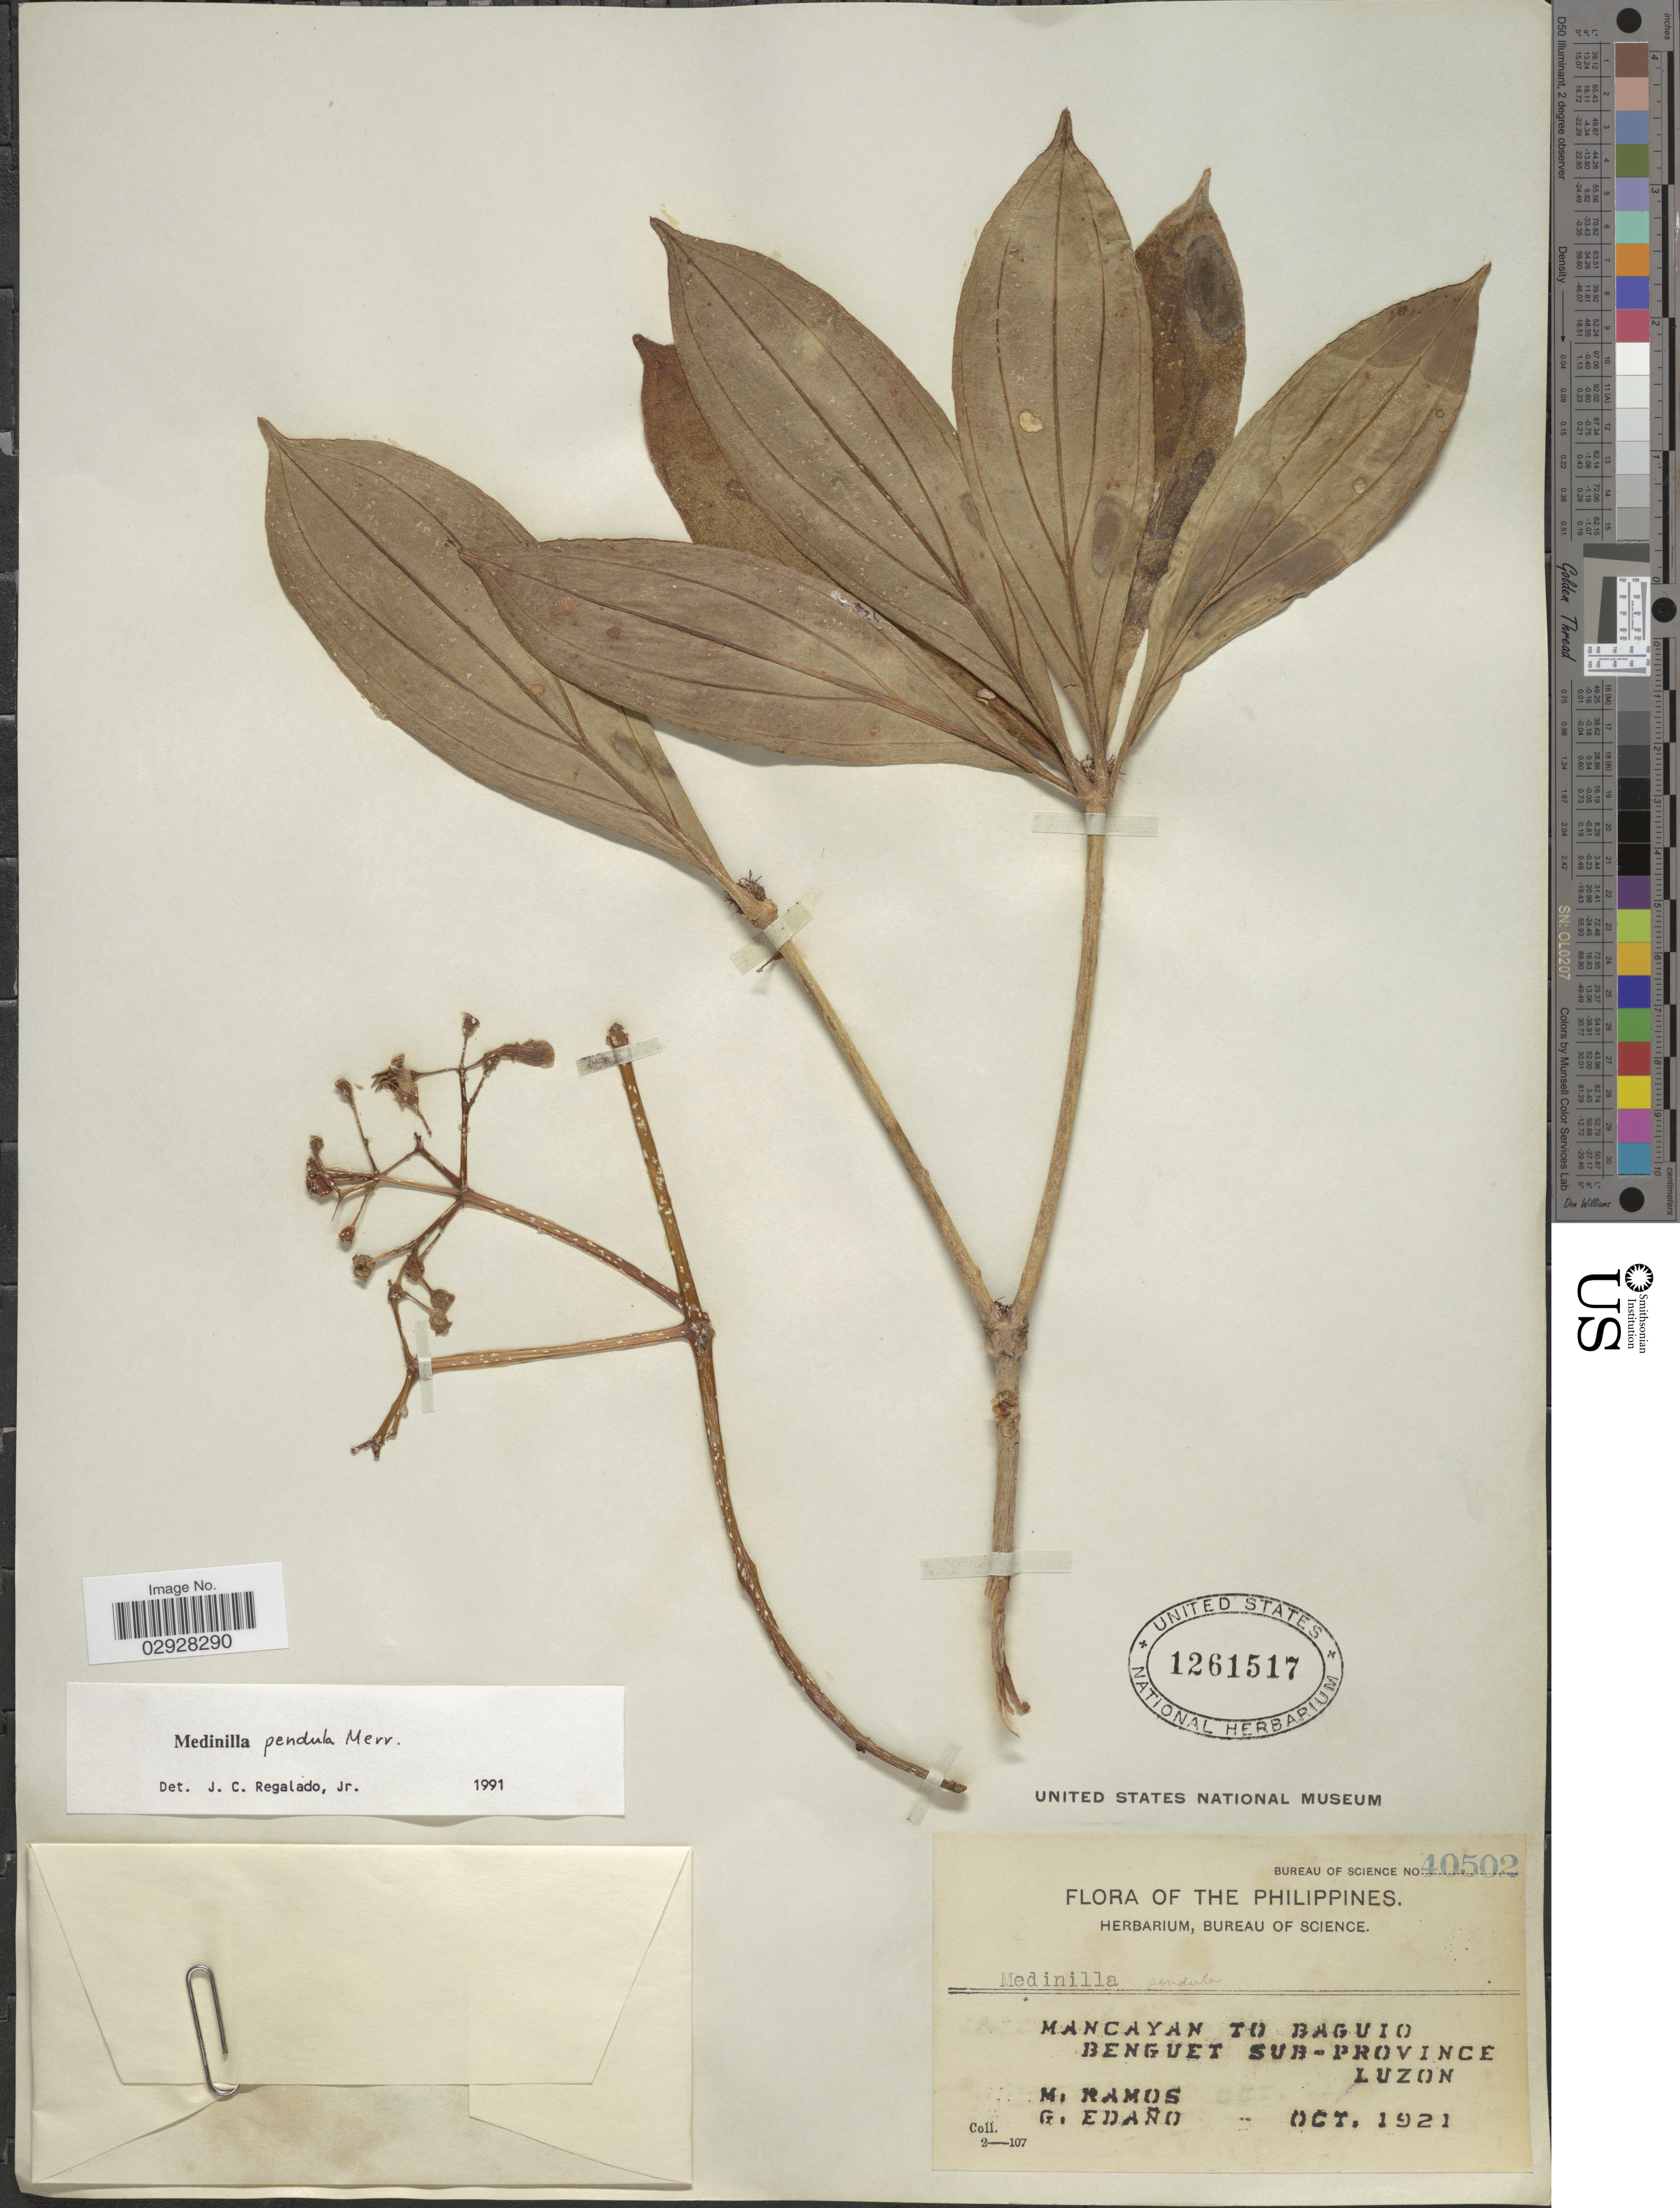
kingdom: Plantae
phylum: Tracheophyta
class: Magnoliopsida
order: Myrtales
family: Melastomataceae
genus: Medinilla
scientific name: Medinilla pendula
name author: Merr.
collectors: M. Ramos & G. Edaño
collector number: Bureau of Science 40502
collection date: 1921-10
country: Philippines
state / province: Cordillera (Administrative Region)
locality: Mancayan to Baguio. Benguet Sub-province Luzon.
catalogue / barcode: US 1261517